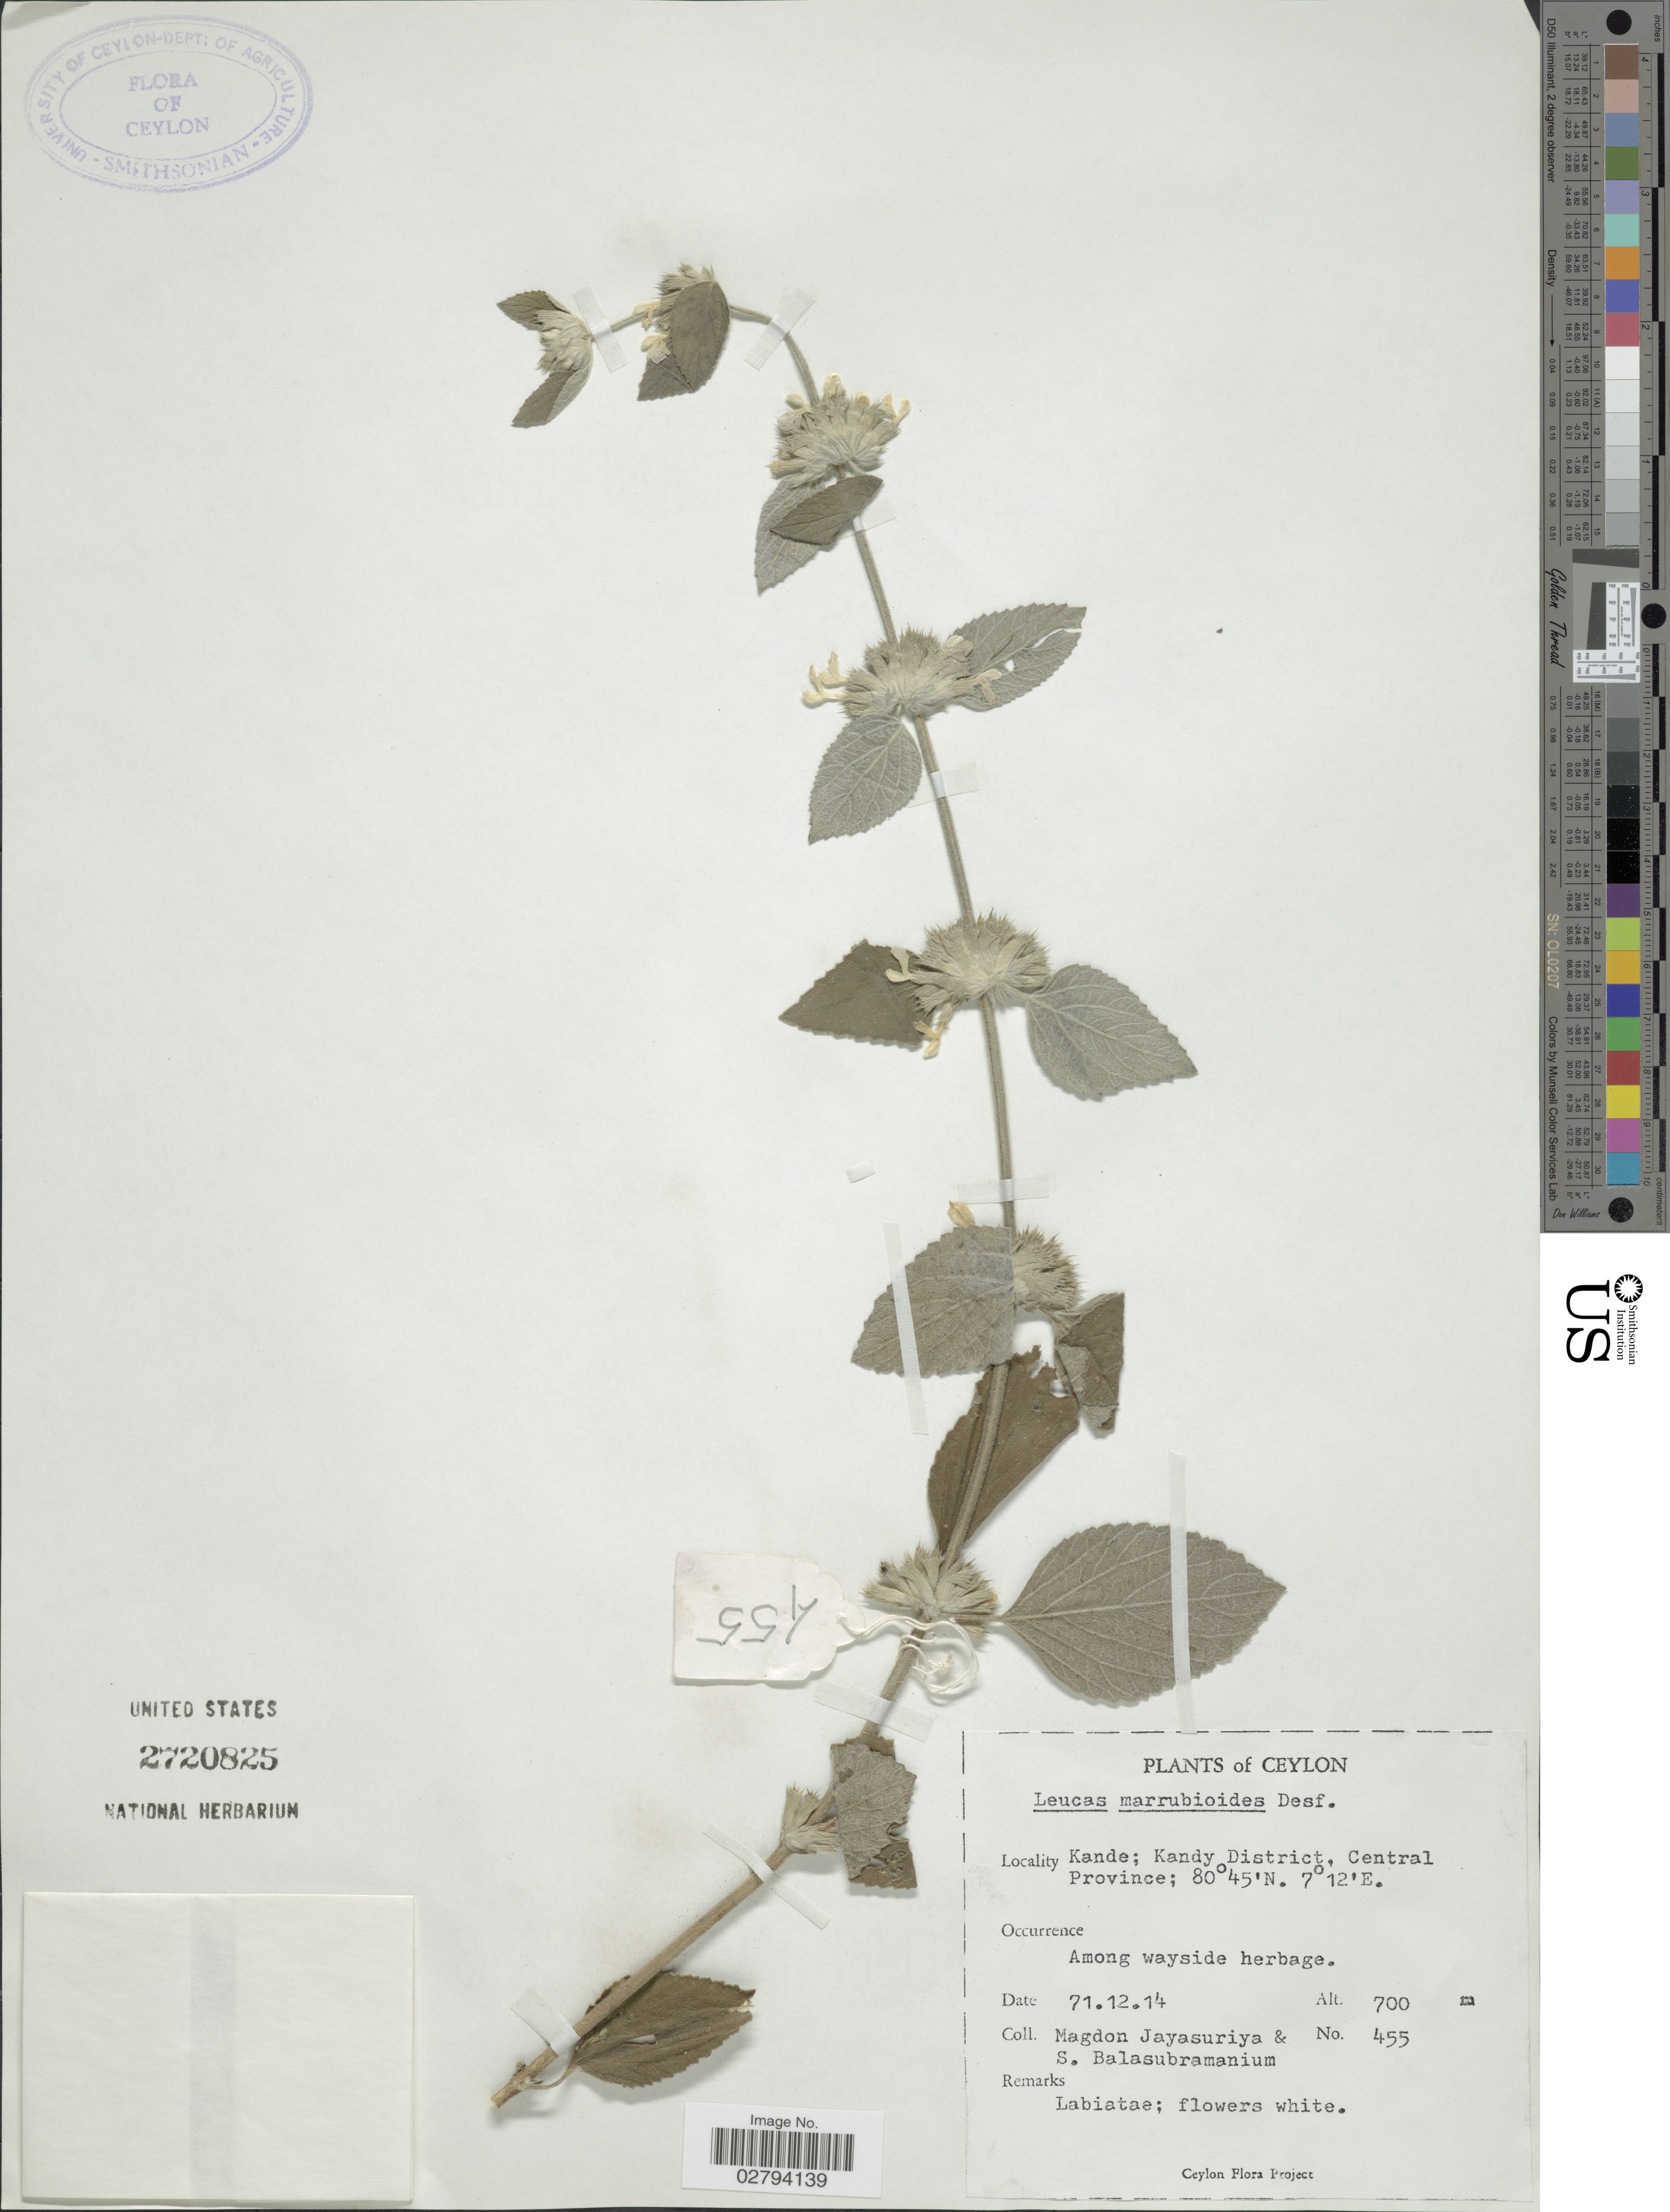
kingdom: Plantae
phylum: Tracheophyta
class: Magnoliopsida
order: Lamiales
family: Lamiaceae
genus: Leucas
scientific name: Leucas marrubioides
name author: Desf.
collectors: A. H. Jayasuriya & S. Balasubramanium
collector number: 455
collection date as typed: Transcribed d/m/y: 14/12/71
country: Sri Lanka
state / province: Central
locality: Ceylon, Kande; Kandy District, Central Province.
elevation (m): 700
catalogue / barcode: US 2720825